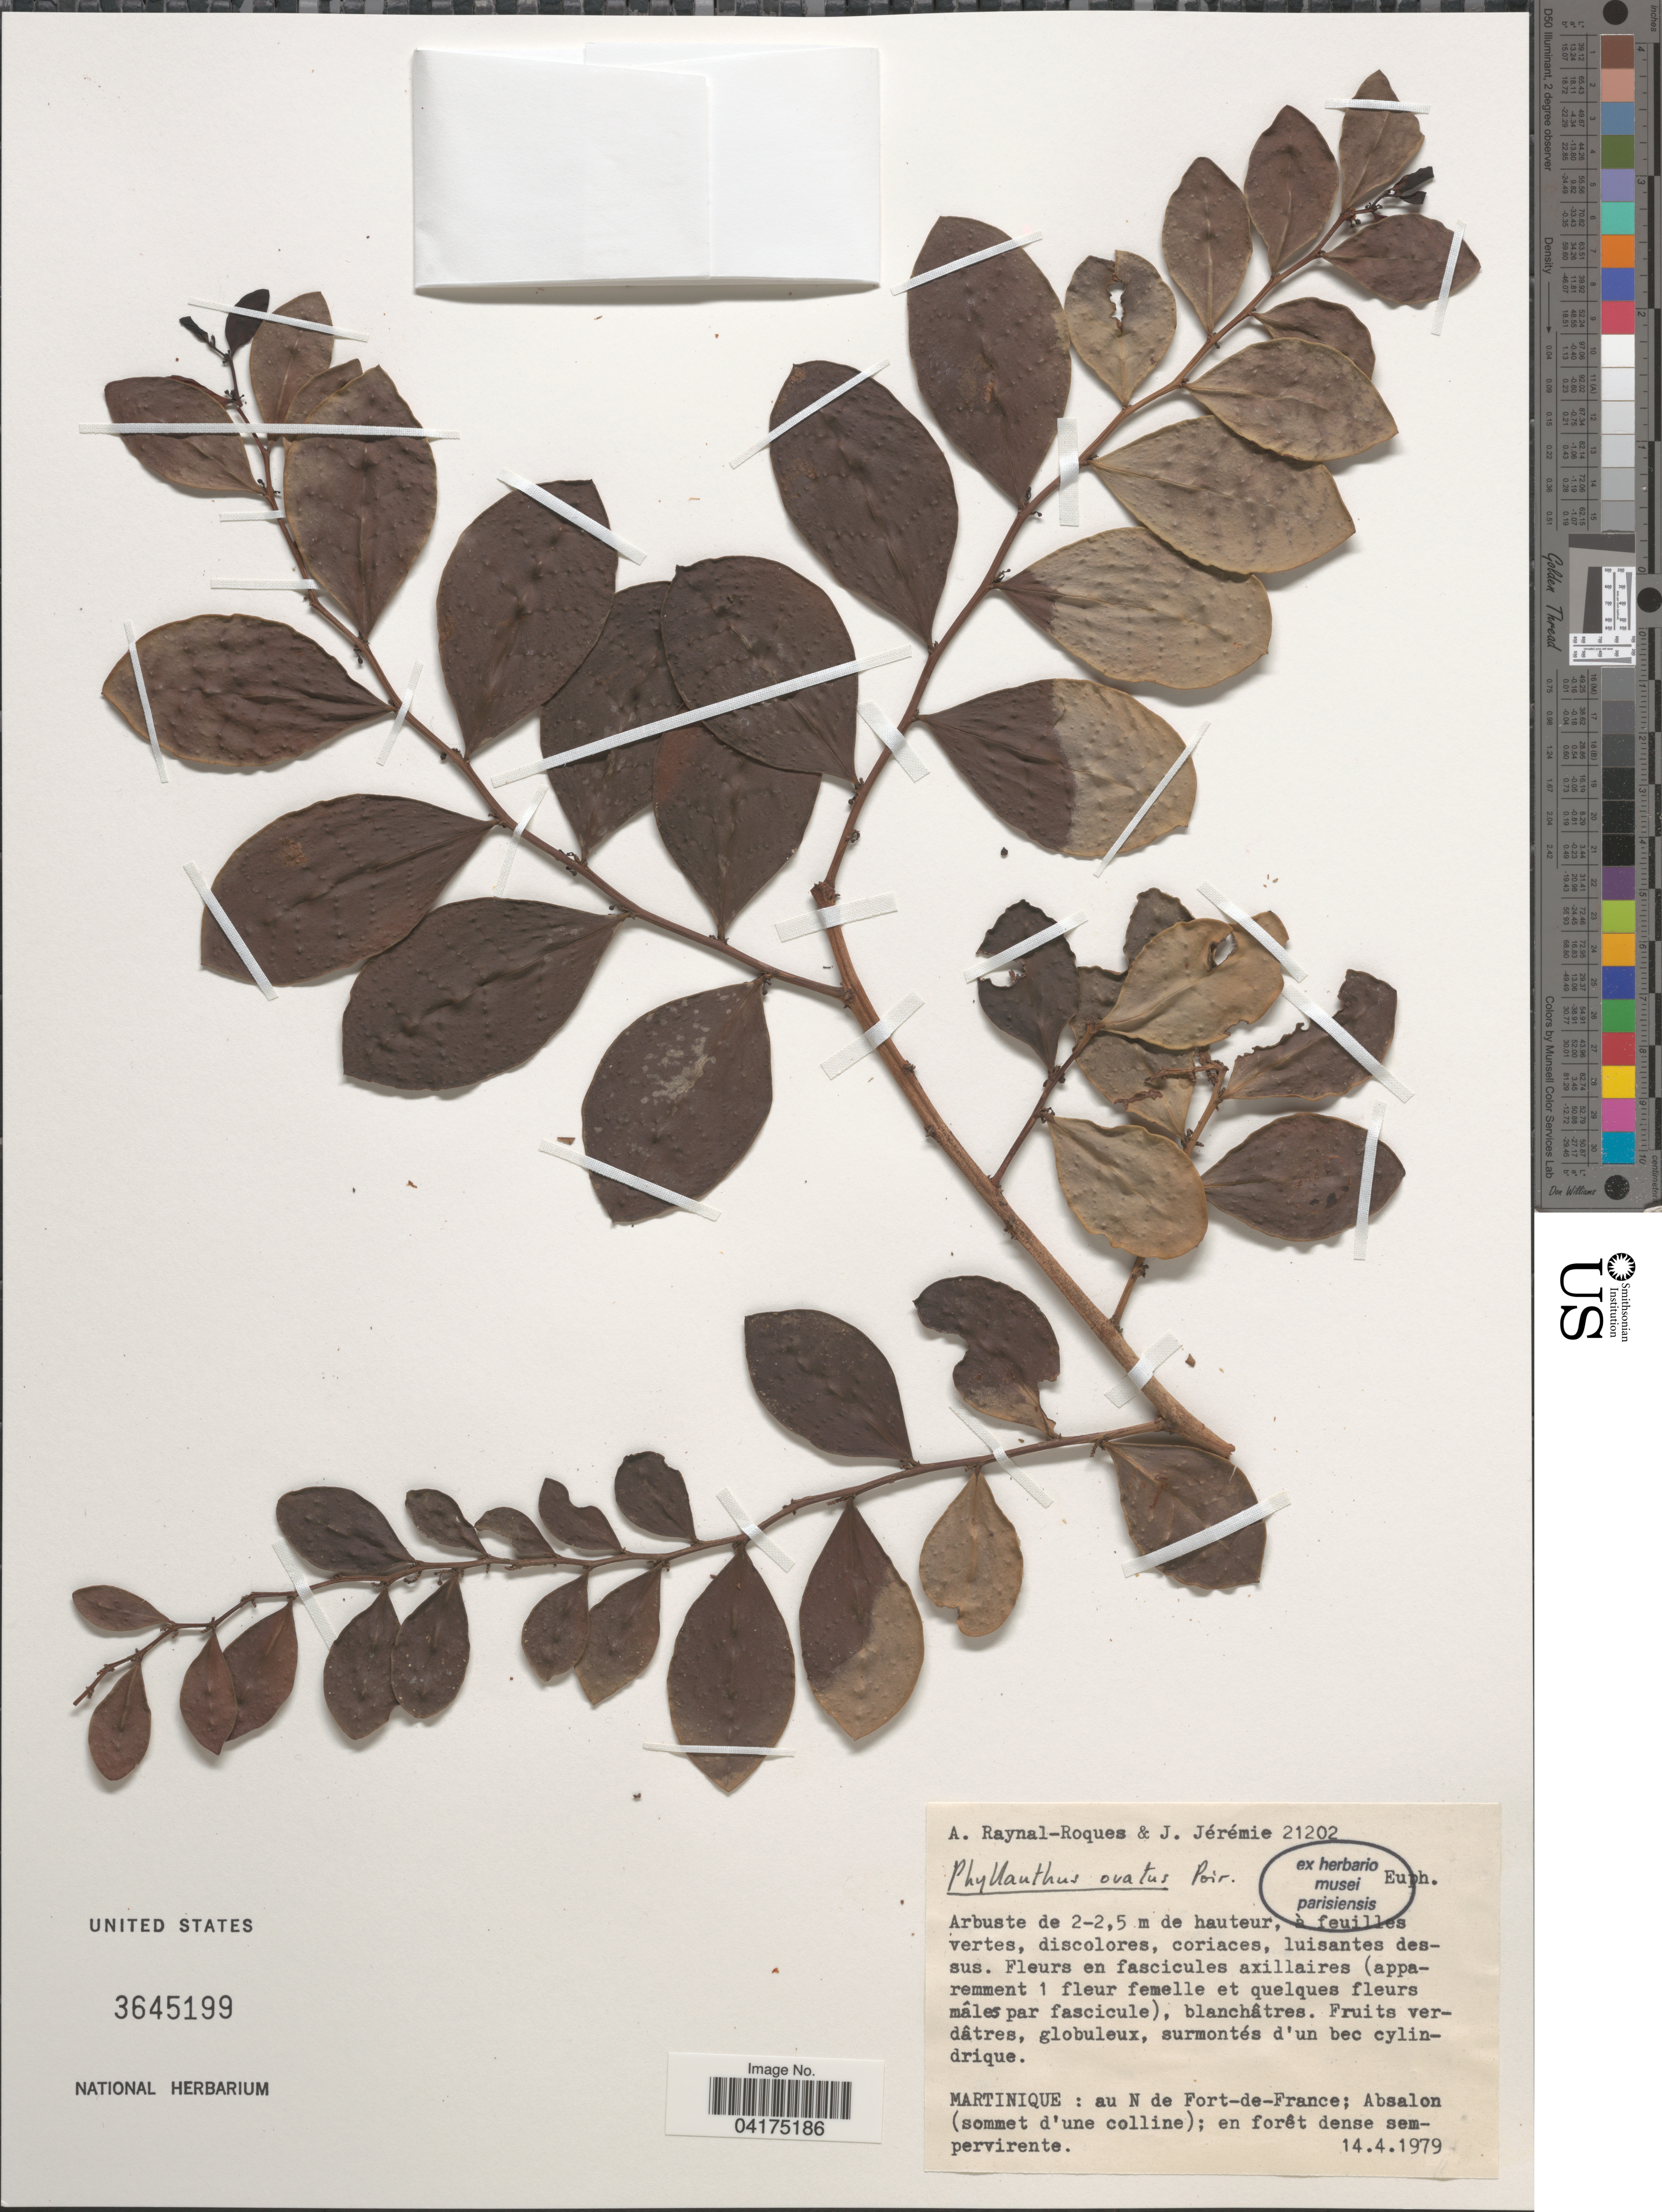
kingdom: Plantae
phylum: Tracheophyta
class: Magnoliopsida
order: Malpighiales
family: Phyllanthaceae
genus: Phyllanthus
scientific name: Phyllanthus ovatus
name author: Poir.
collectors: A. M. Raynal & J. Jérémie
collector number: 21202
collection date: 1979-04-14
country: Martinique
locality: Au n de Fort-de-France; Absalon (sommet d'une colline).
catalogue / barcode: US 3645199